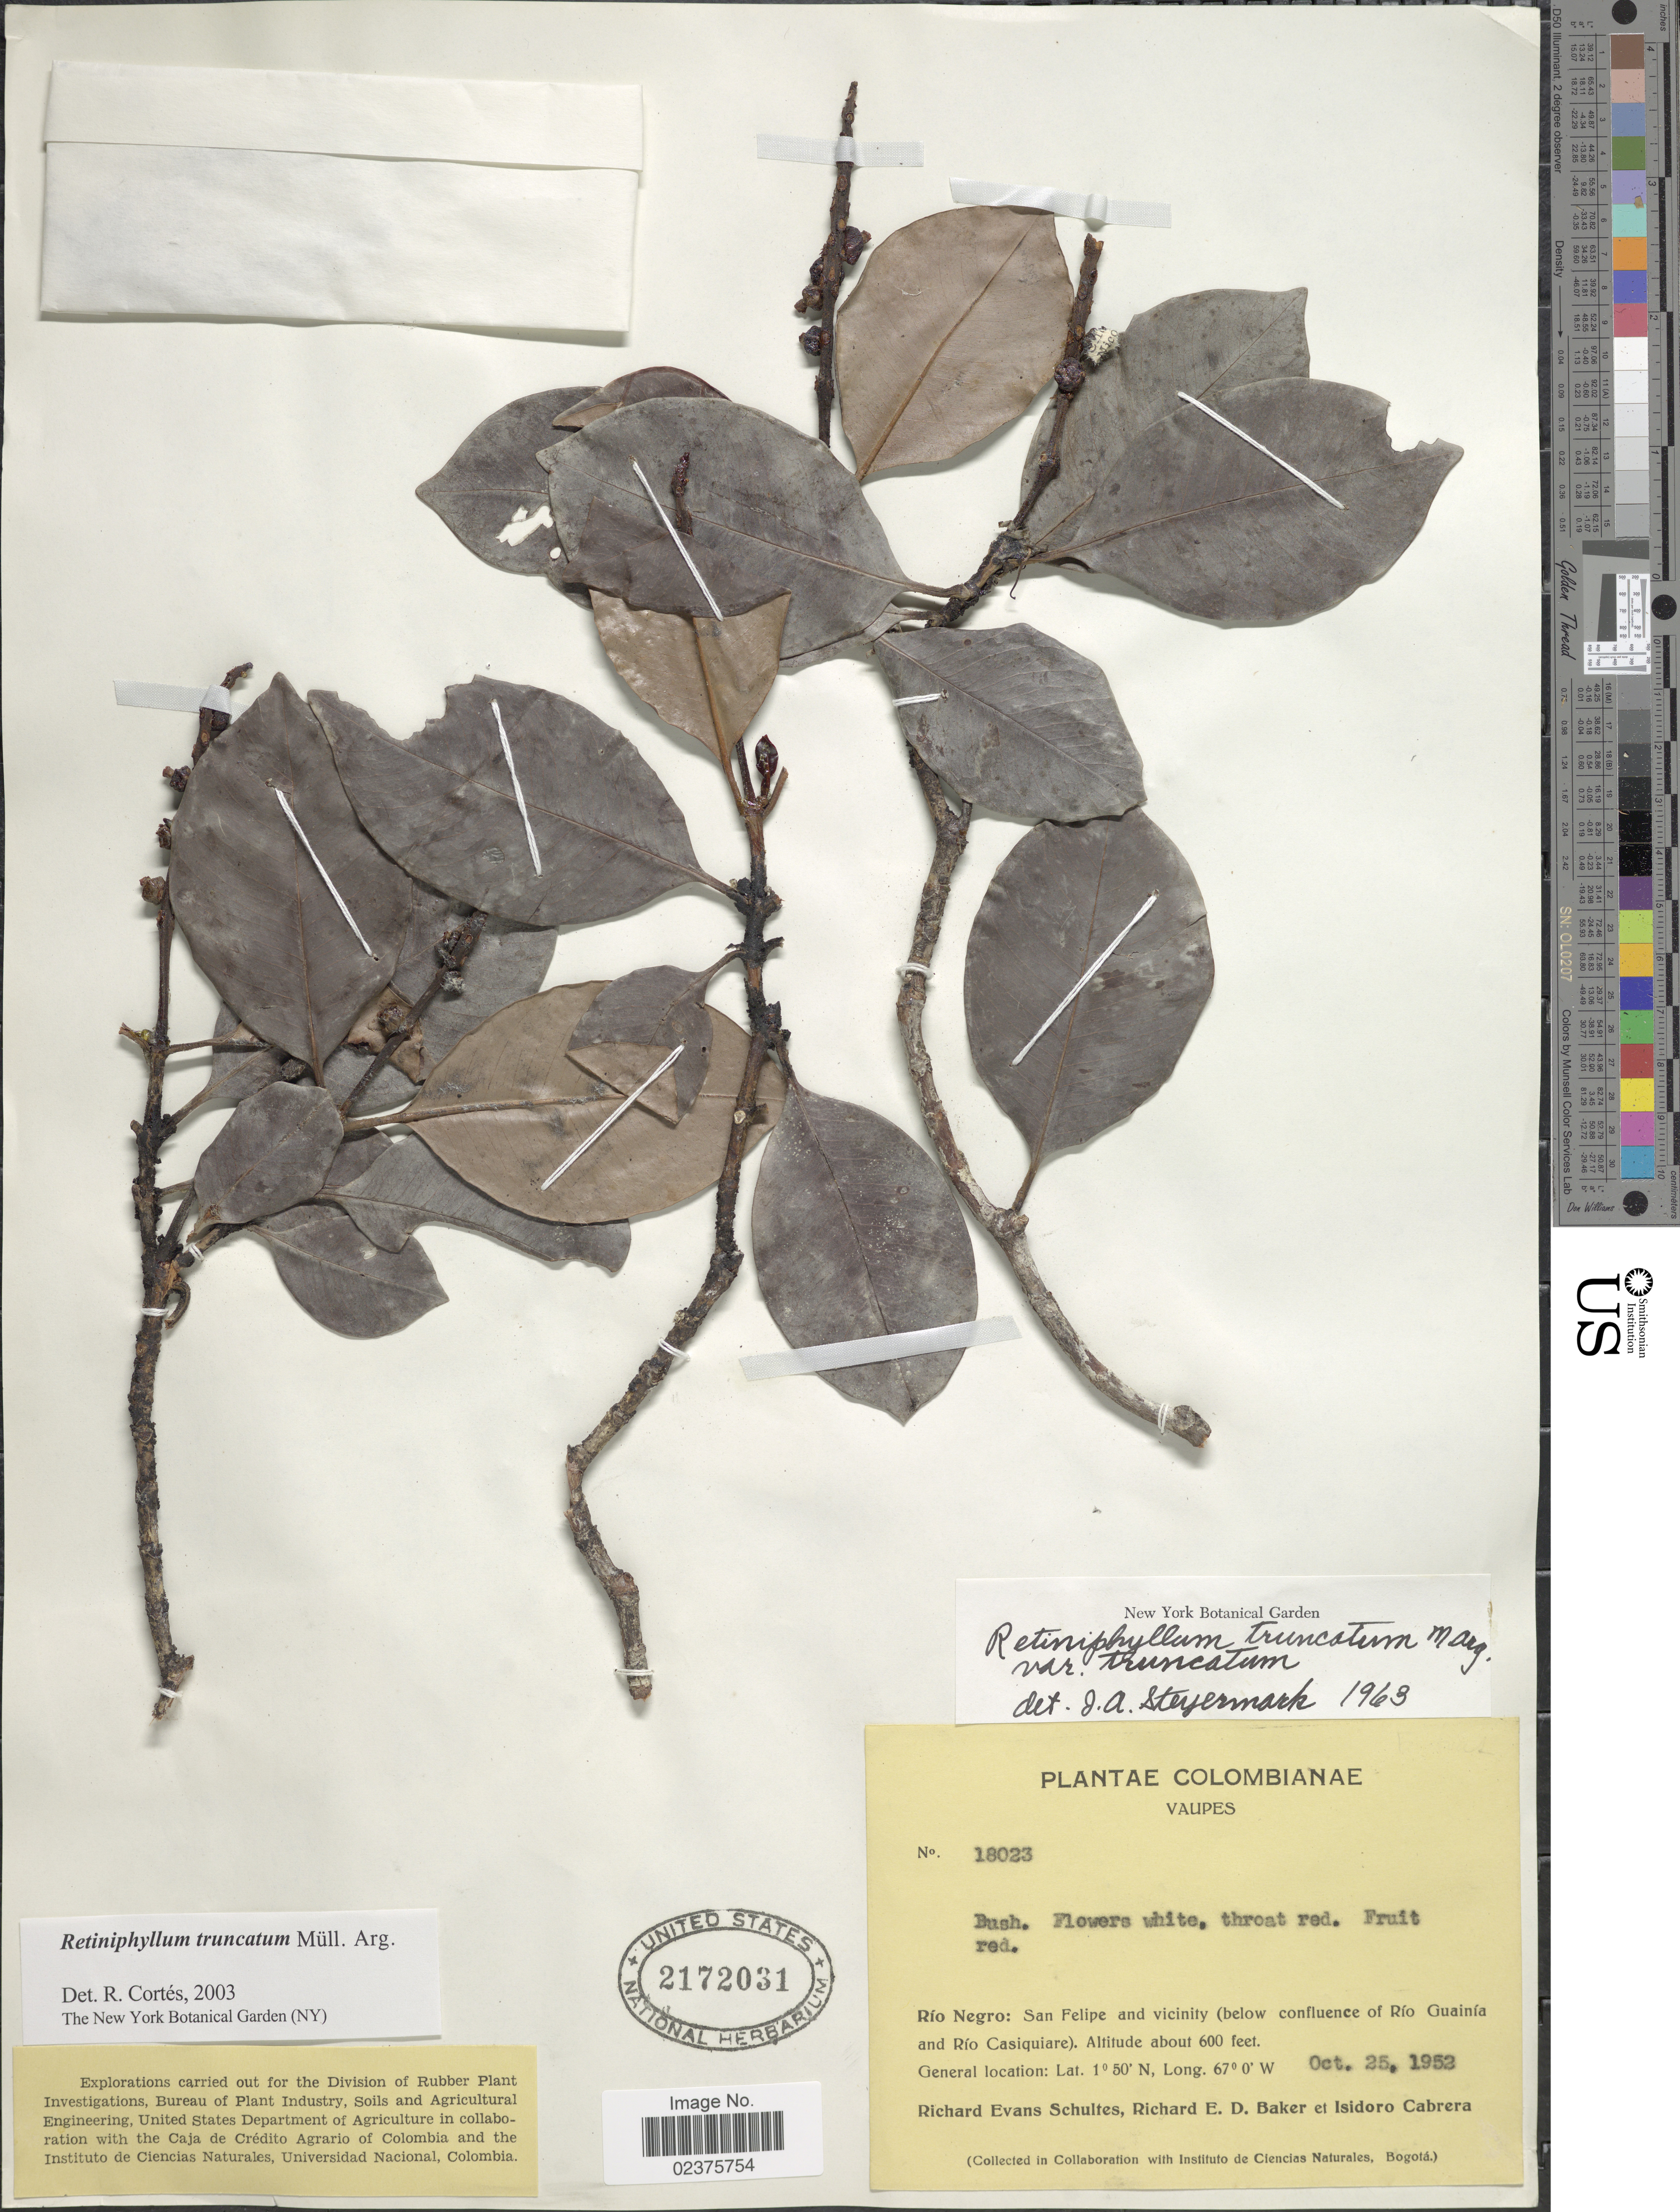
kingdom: Plantae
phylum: Tracheophyta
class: Magnoliopsida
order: Gentianales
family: Rubiaceae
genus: Retiniphyllum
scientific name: Retiniphyllum truncatum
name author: Müll. Arg.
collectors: R. E. Schultes, R. E. D. Baker & I. Cabrera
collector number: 18023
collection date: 1952-10-25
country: Colombia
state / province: Vaupés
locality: Rio Negro: San Felipe and vicinity (below confluence of Rio Guainia and Rio Casiquiare)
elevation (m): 183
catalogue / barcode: US 2172031